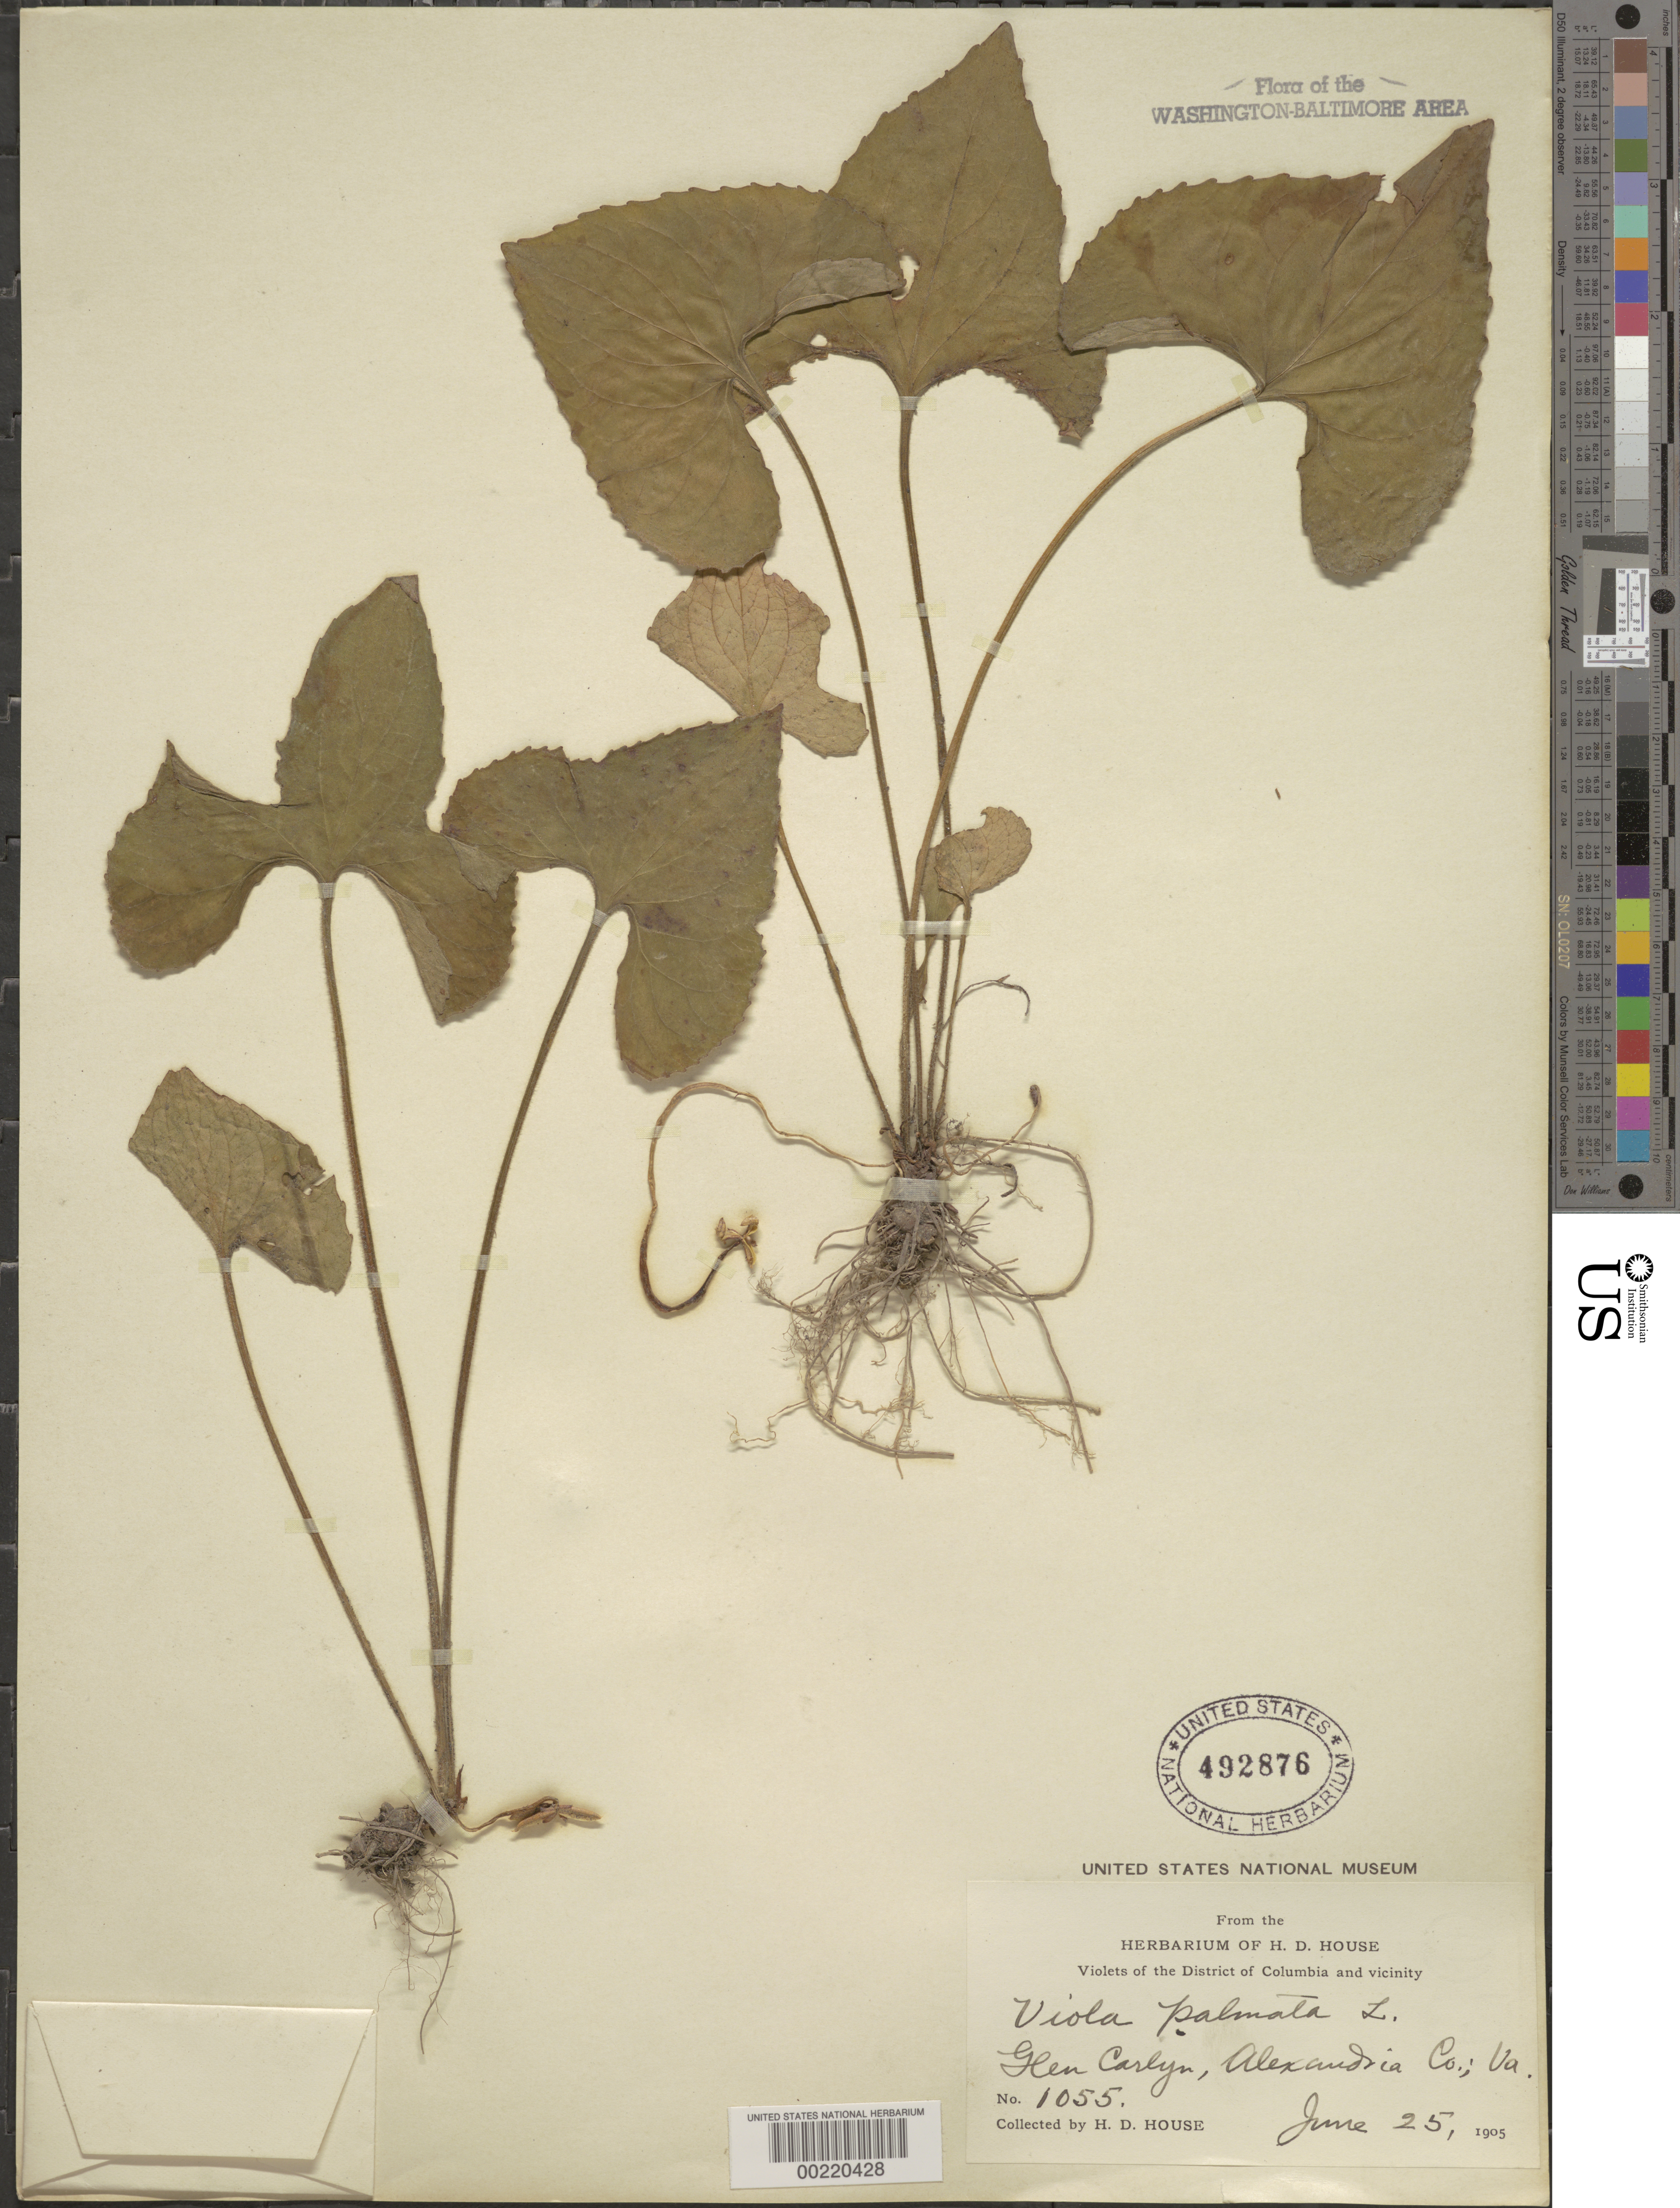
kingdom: Plantae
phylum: Tracheophyta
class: Magnoliopsida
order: Malpighiales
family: Violaceae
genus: Viola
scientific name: Viola palmata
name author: L.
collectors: H. D. House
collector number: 1055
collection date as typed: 25 Jun 1905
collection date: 1905-06-25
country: United States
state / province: Virginia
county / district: Arlington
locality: Glen Carlyn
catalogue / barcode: US 492876